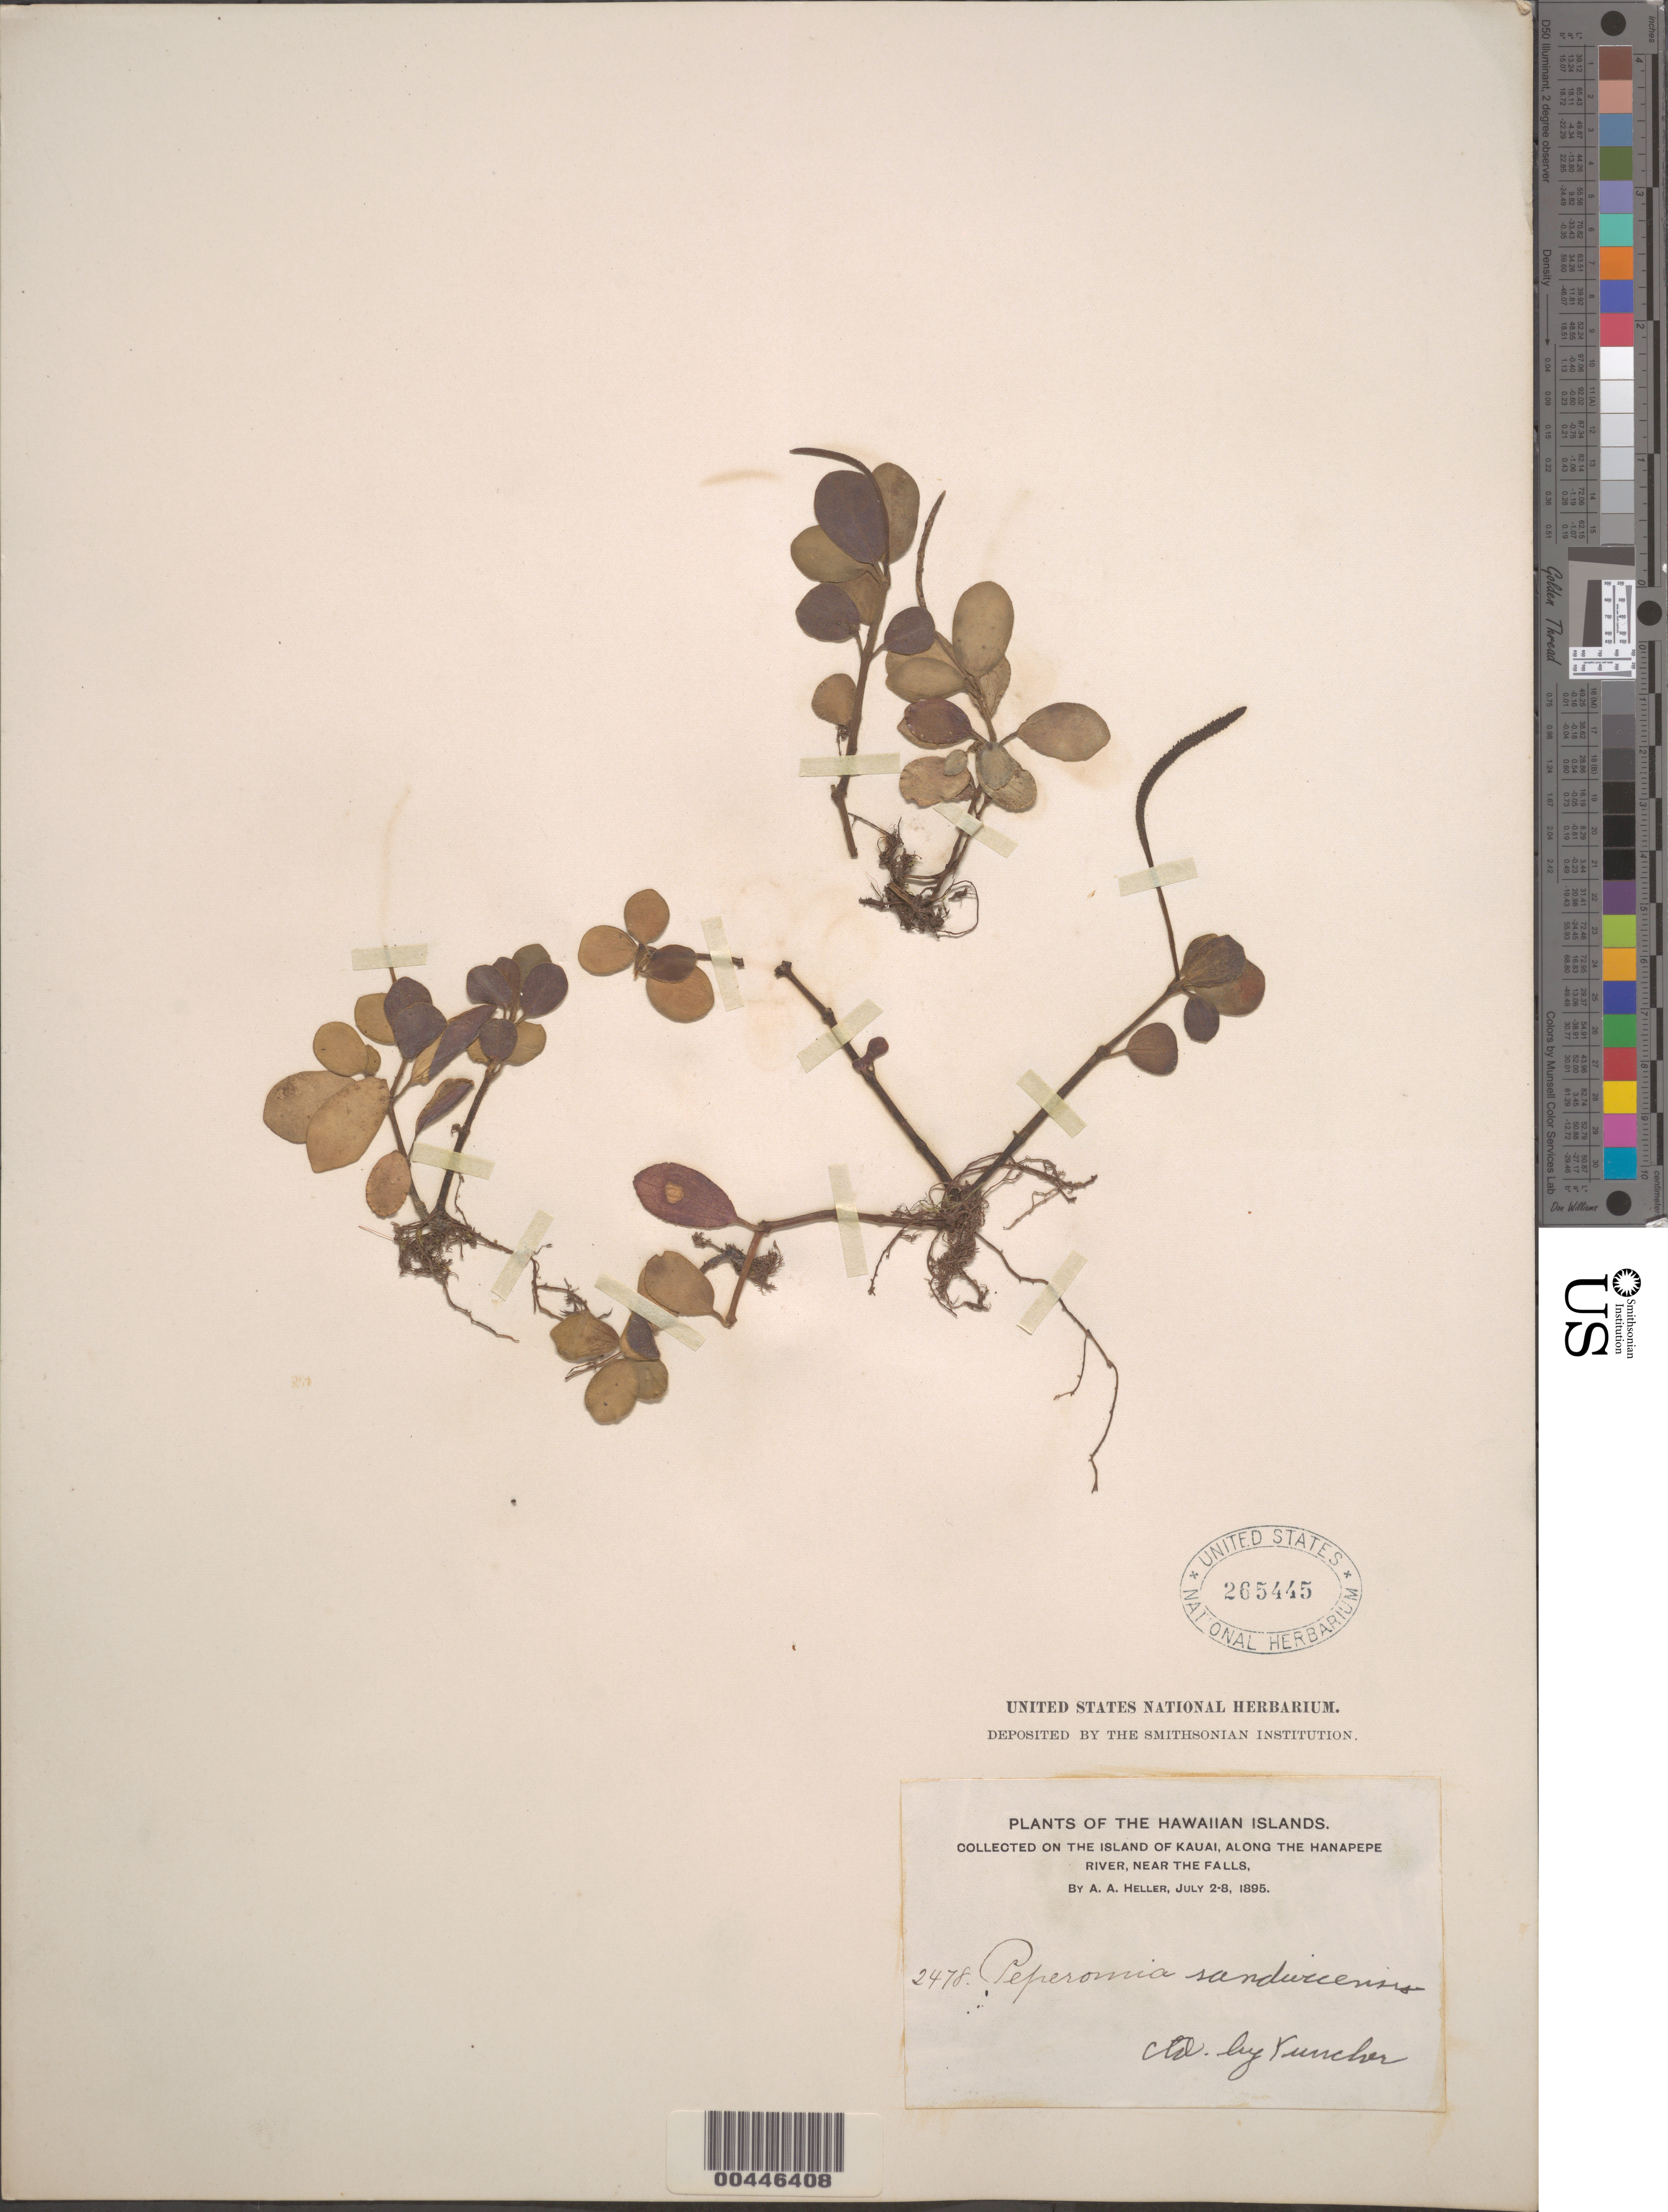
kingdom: Plantae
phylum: Tracheophyta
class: Magnoliopsida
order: Piperales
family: Piperaceae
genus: Peperomia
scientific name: Peperomia sandwicensis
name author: Miq.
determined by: Yuncker, T. G.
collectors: A. A. Heller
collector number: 2478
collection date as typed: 2 Jul 1895 to 8 Jul 1895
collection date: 1895-07-02/1895-07-08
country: United States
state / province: Hawaii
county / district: Kauai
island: Kaua'i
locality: Along the Hanapepe River, near the falls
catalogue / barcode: US 265445